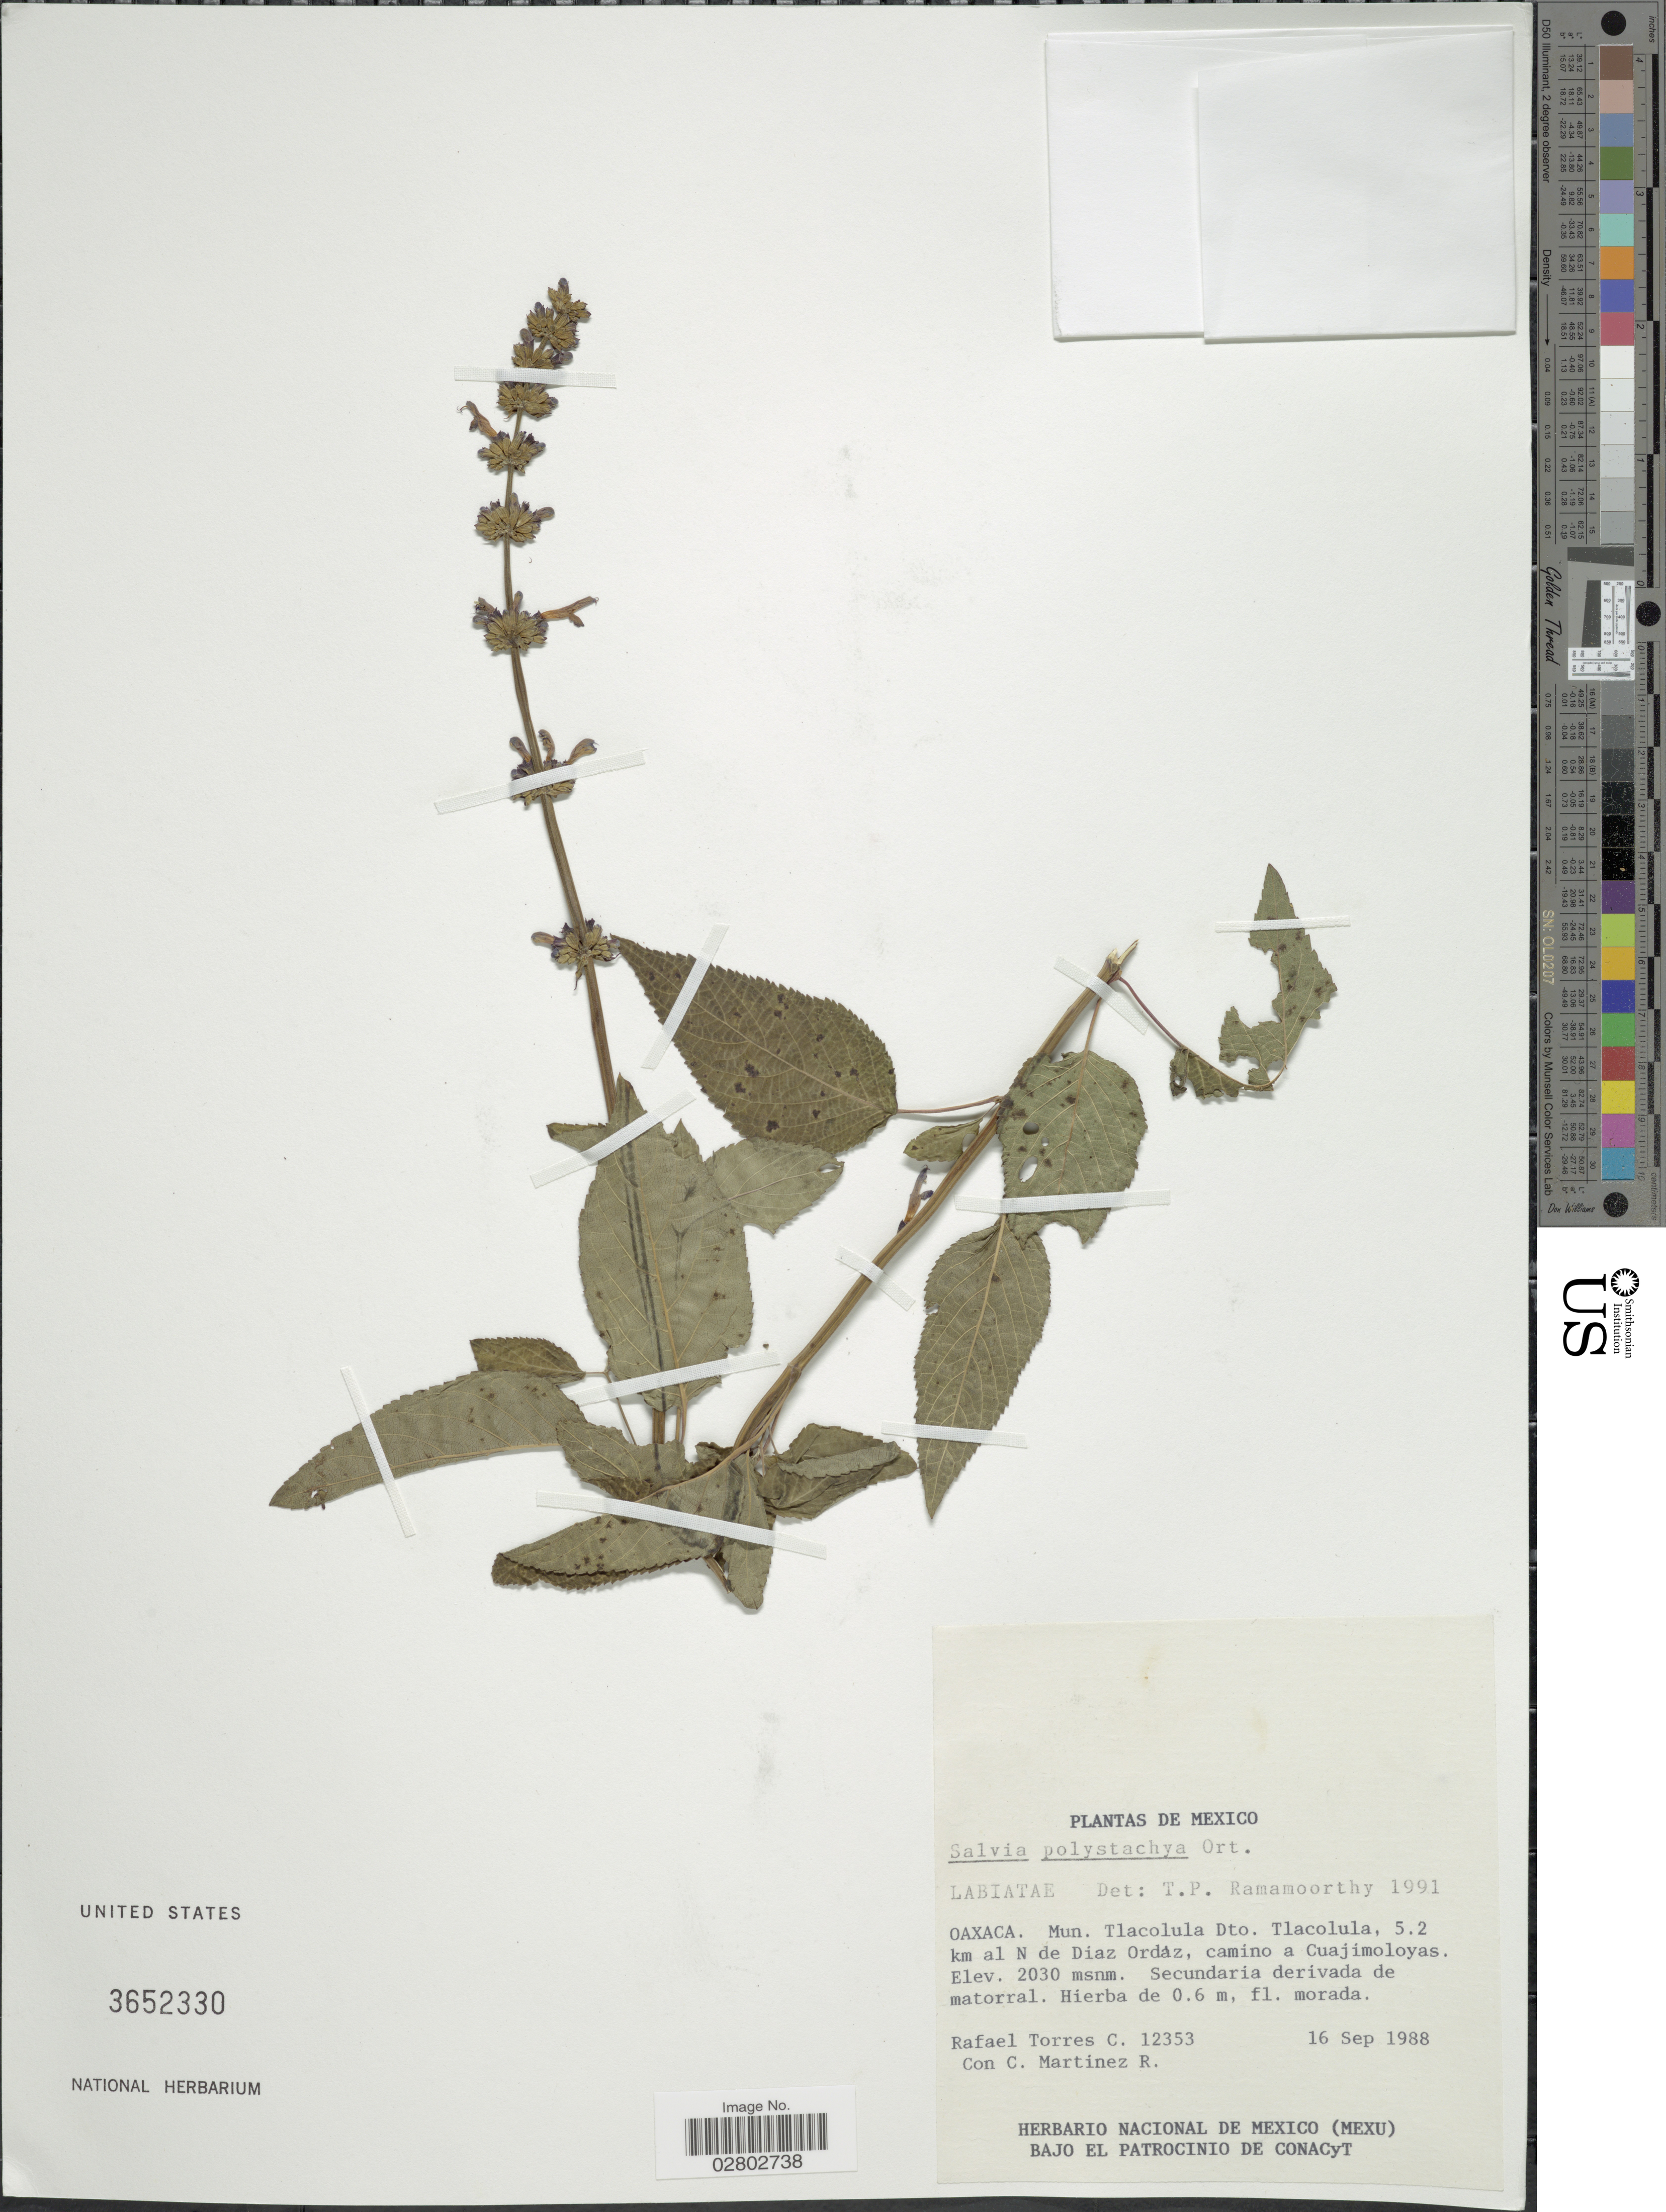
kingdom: Plantae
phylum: Tracheophyta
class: Magnoliopsida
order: Lamiales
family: Lamiaceae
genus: Salvia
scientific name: Salvia polystachya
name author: Cav.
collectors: R. Torres C. & C. Martínez R.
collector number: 12353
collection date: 1988-09-16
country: Mexico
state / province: Oaxaca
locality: Oaxaca, Mun. Tlacolula Dto. Tlacolula, 5.2 km al N de Diaz Ordaz, camino a Cuajimoloyas.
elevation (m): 2030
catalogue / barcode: US 3652330